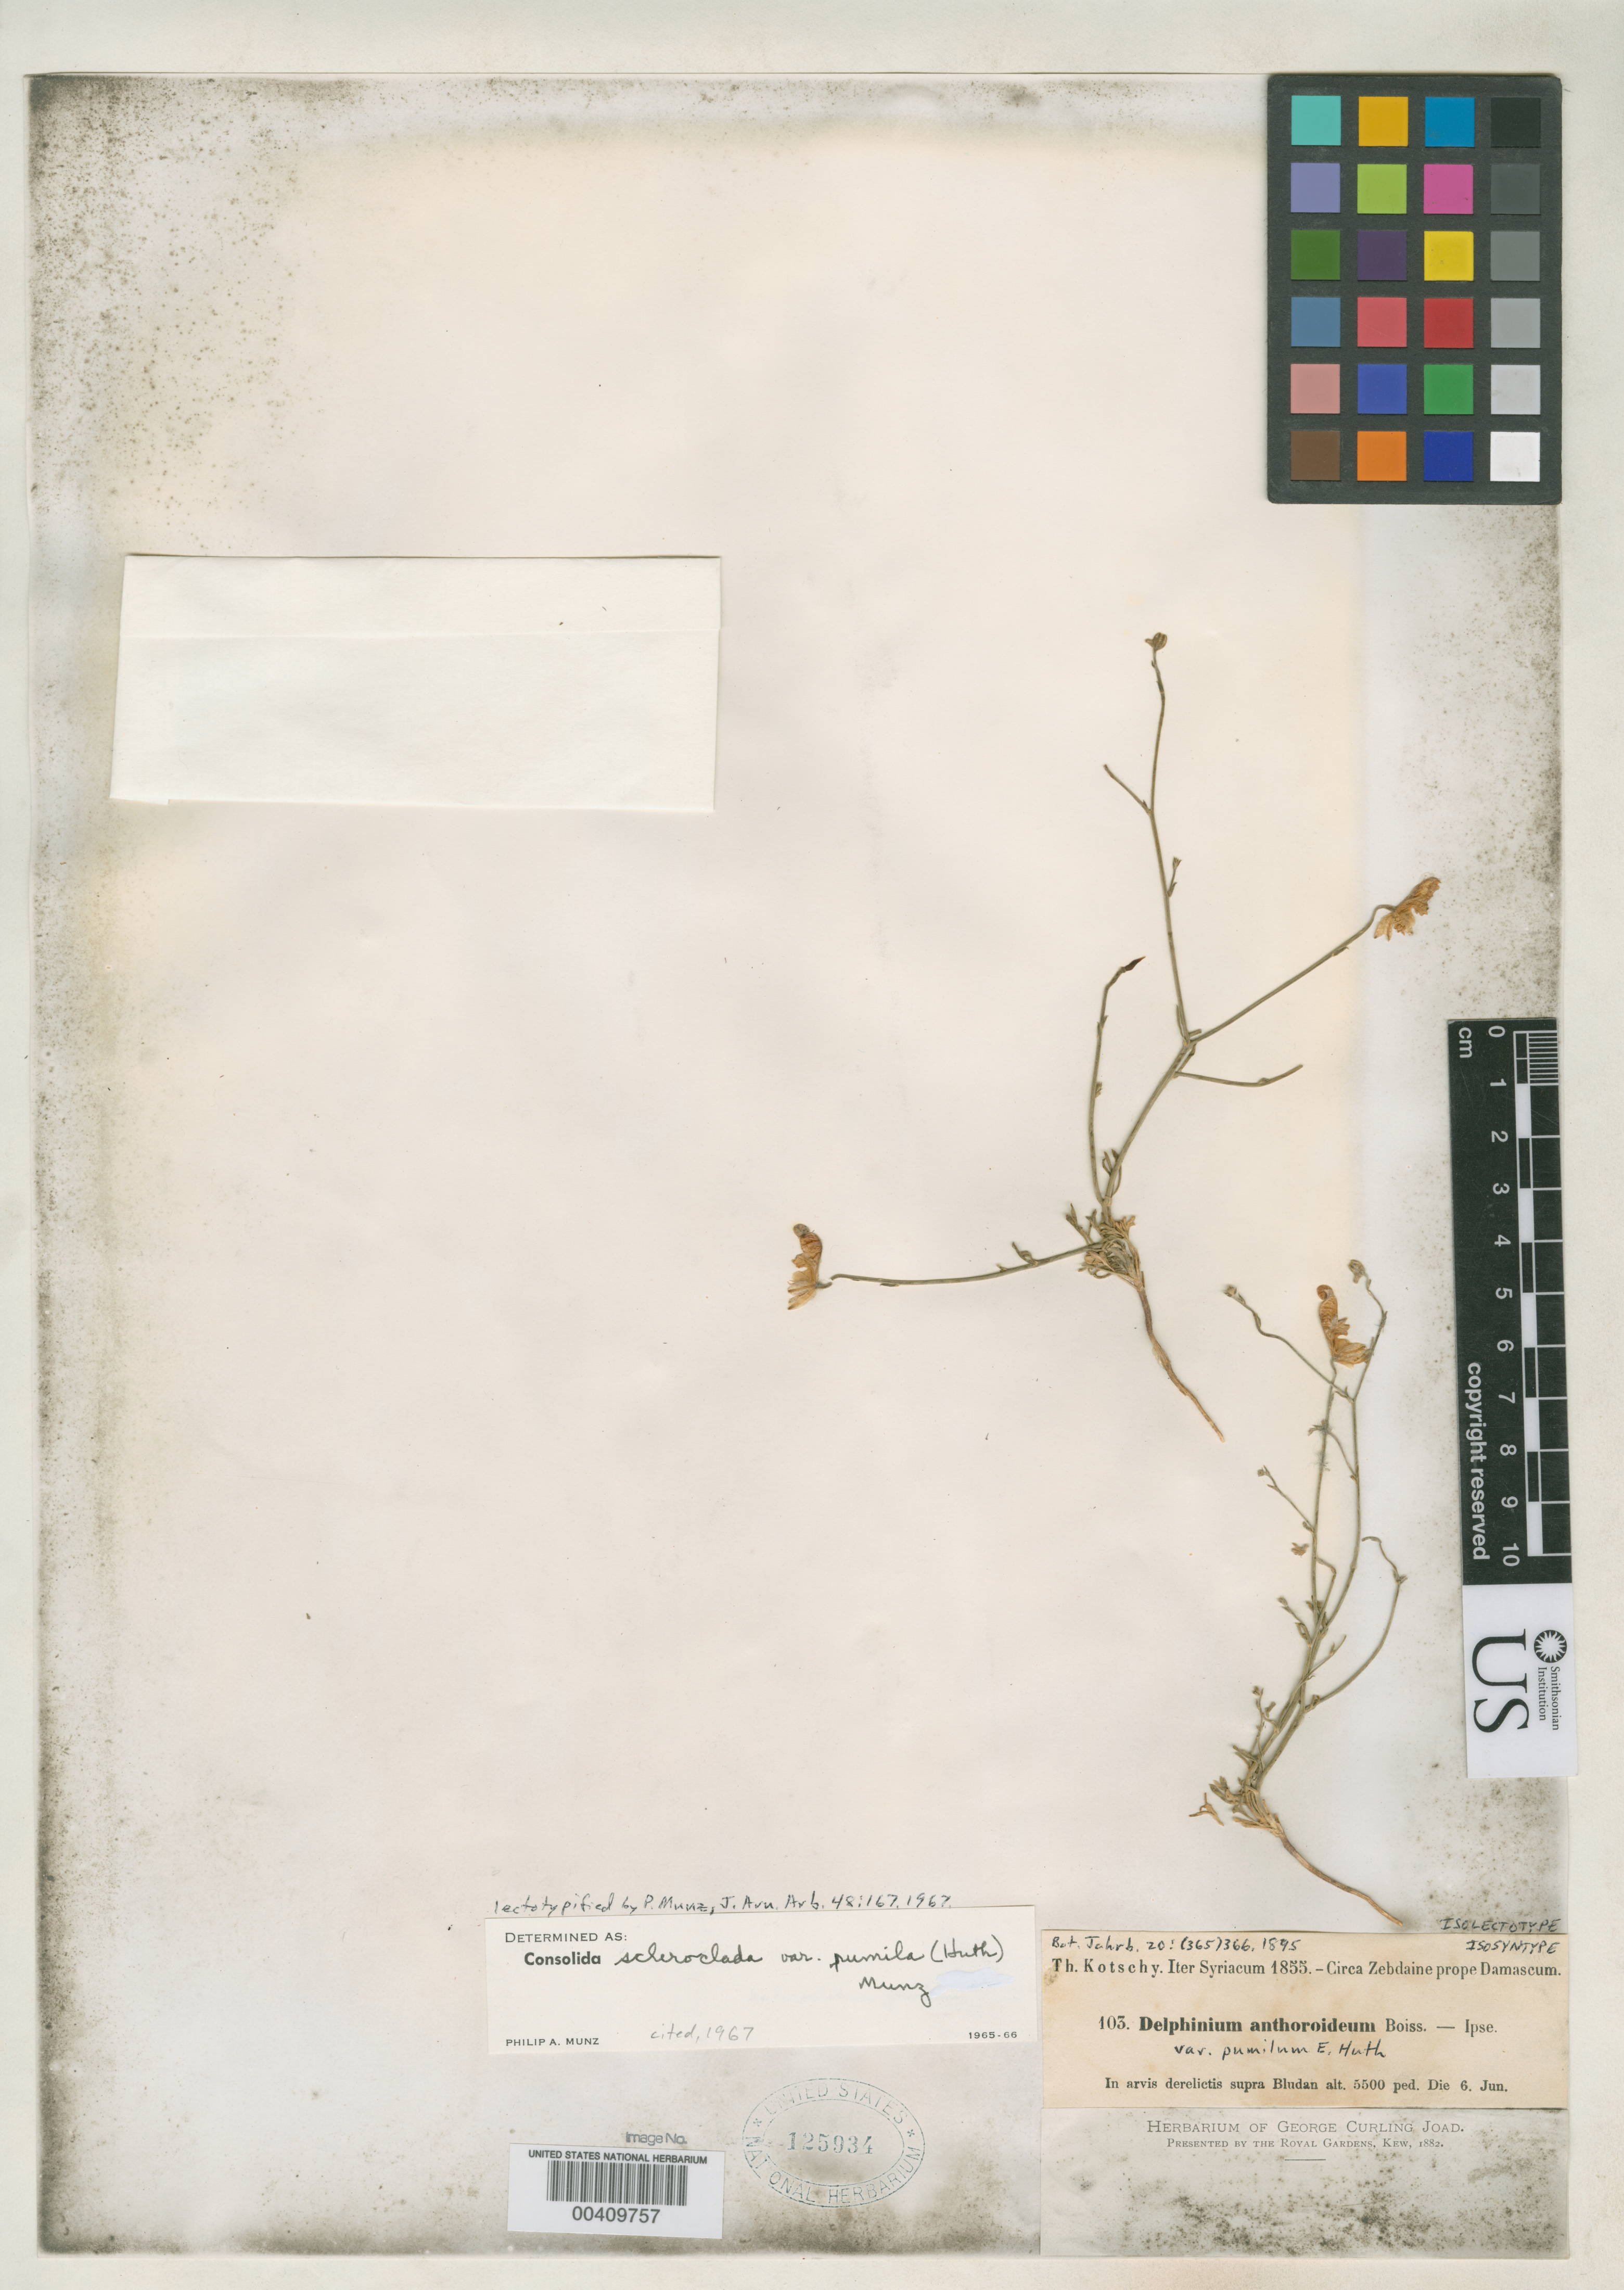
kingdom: Plantae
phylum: Tracheophyta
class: Magnoliopsida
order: Ranunculales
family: Ranunculaceae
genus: Delphinium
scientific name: Delphinium anthoroideum var. pumilum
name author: Huth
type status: Isolectotype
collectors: K. G. Kotschy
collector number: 103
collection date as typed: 06 Jun 1855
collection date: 1855-06-06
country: Syria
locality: Above Bludan.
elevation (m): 1676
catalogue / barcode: US 125934